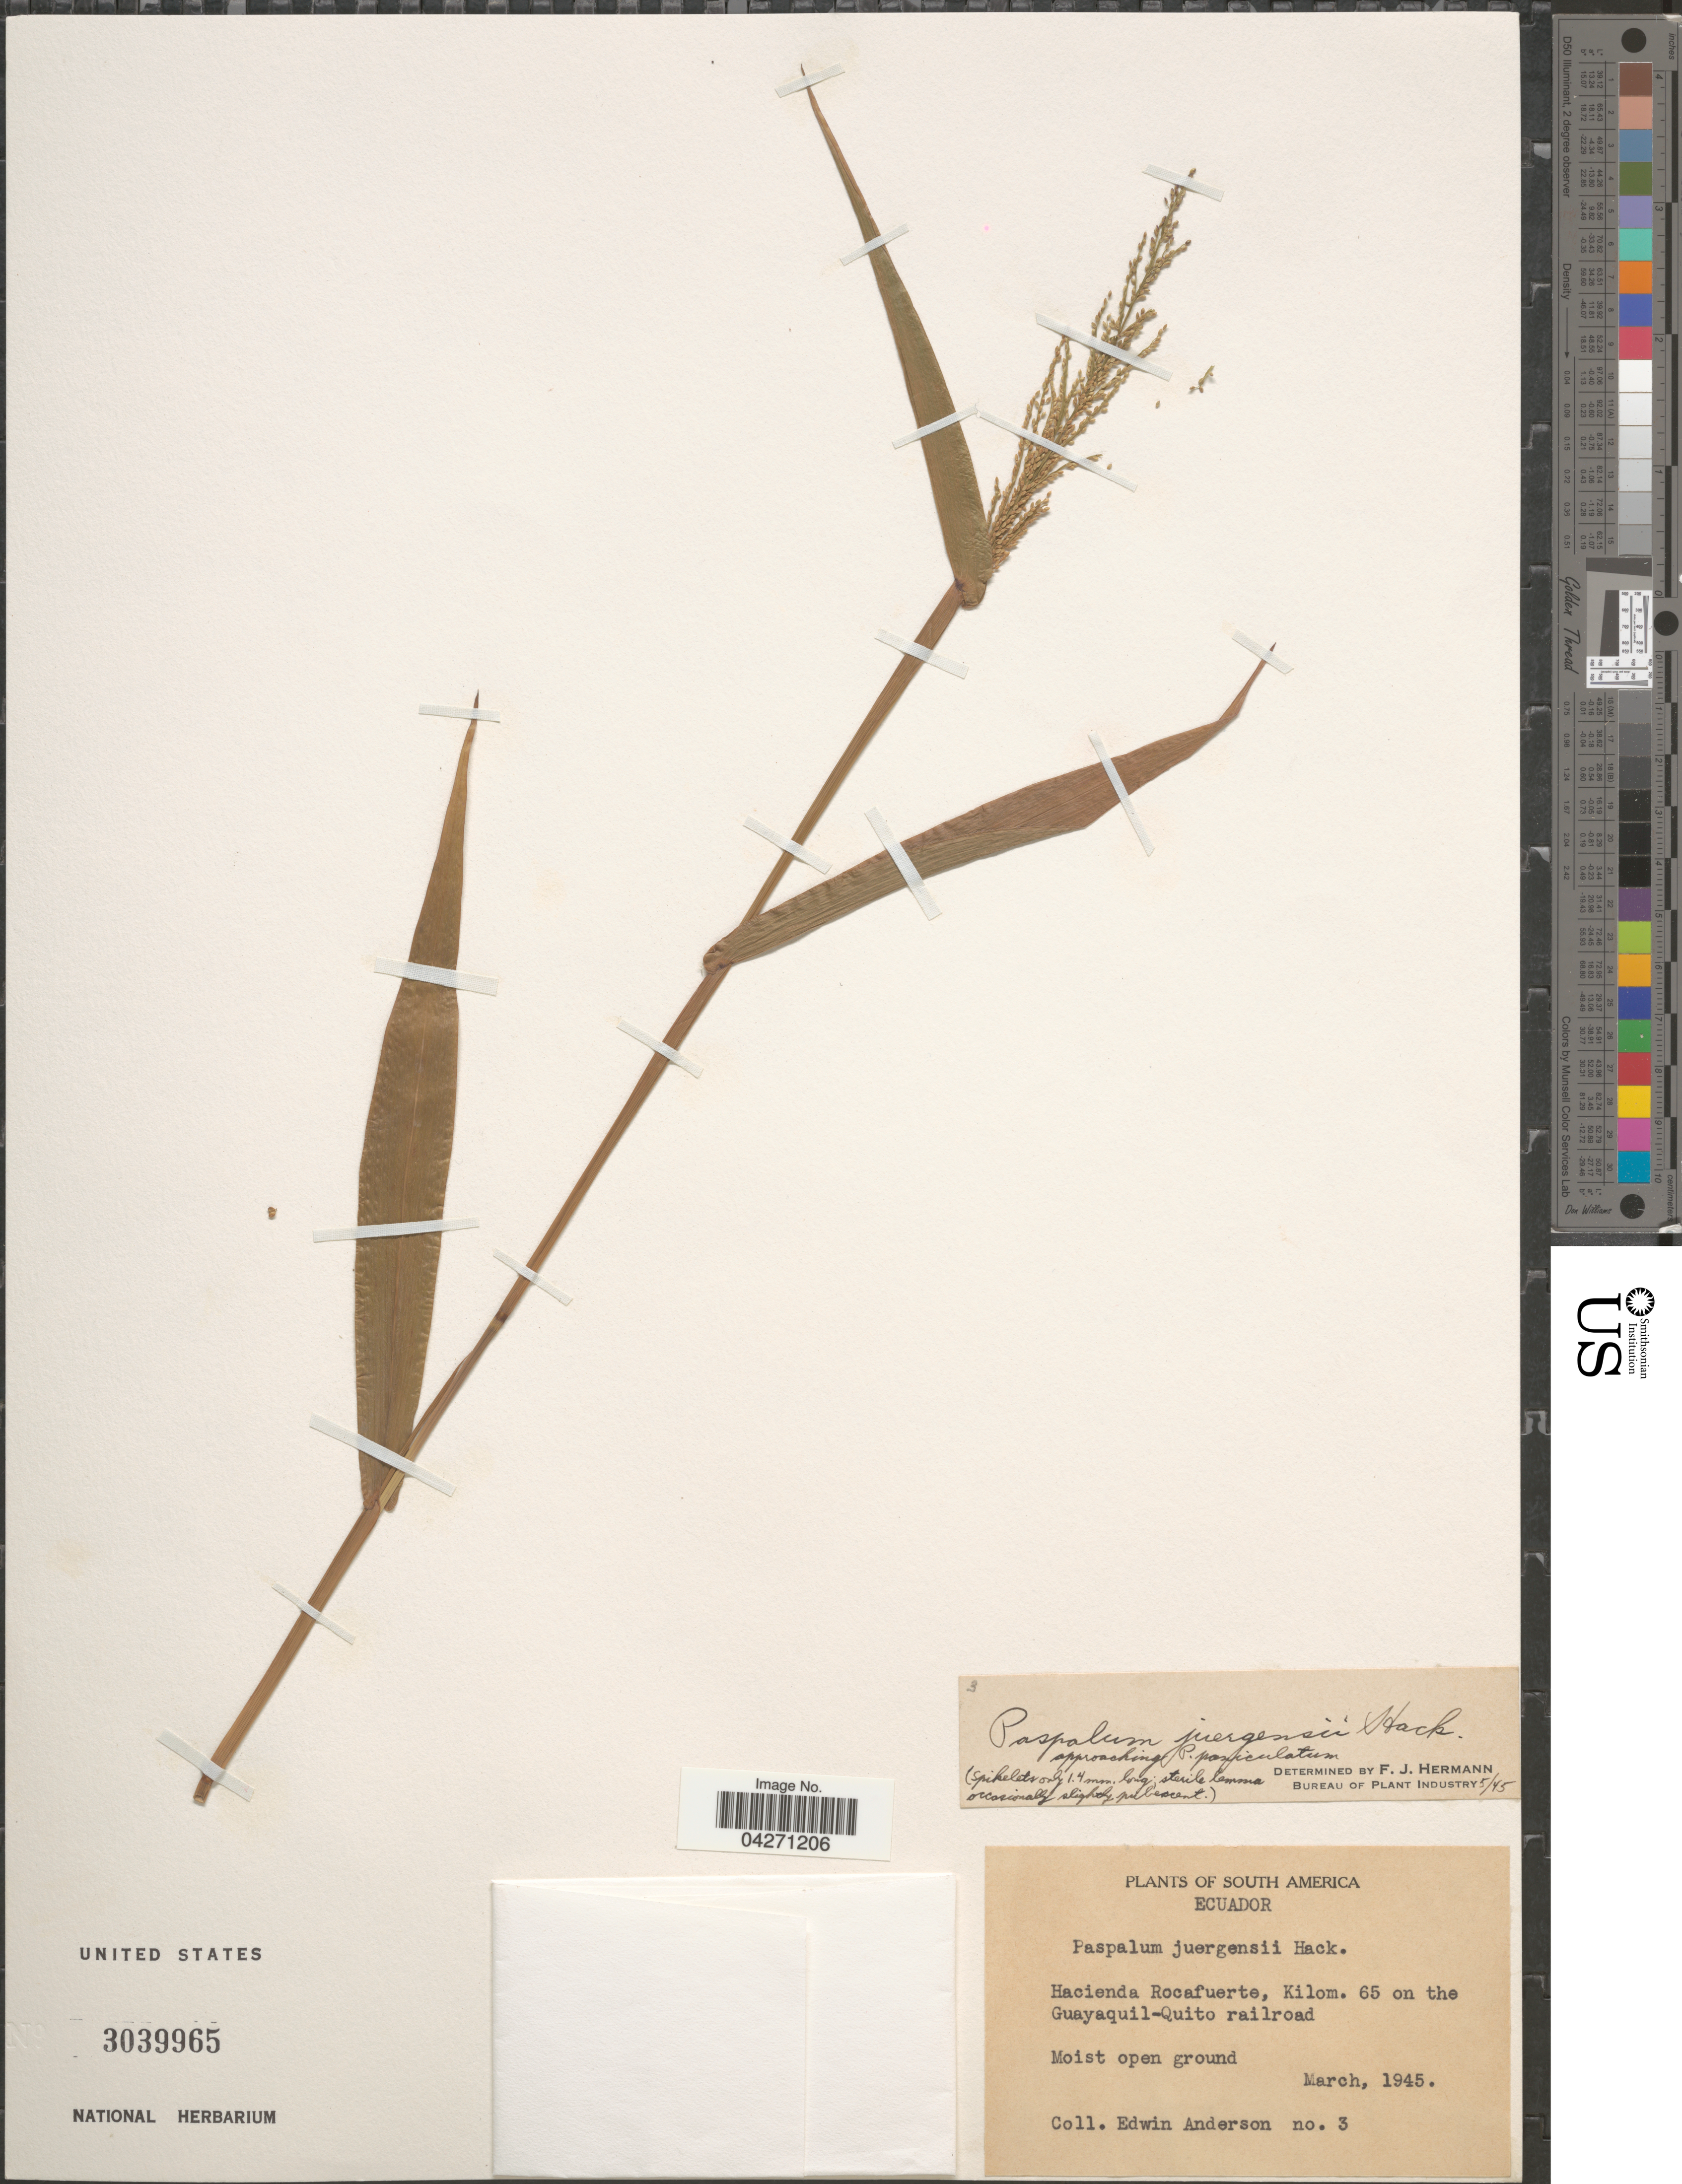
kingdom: Plantae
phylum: Tracheophyta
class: Liliopsida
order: Poales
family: Poaceae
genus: Paspalum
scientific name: Paspalum juergensii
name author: Hack.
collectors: E. Anderson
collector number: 3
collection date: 1945-03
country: Ecuador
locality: Hacienda Rocafuerte, Kilom. 65 on the Guayaquil_Quito railroad.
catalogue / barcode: US 3039965